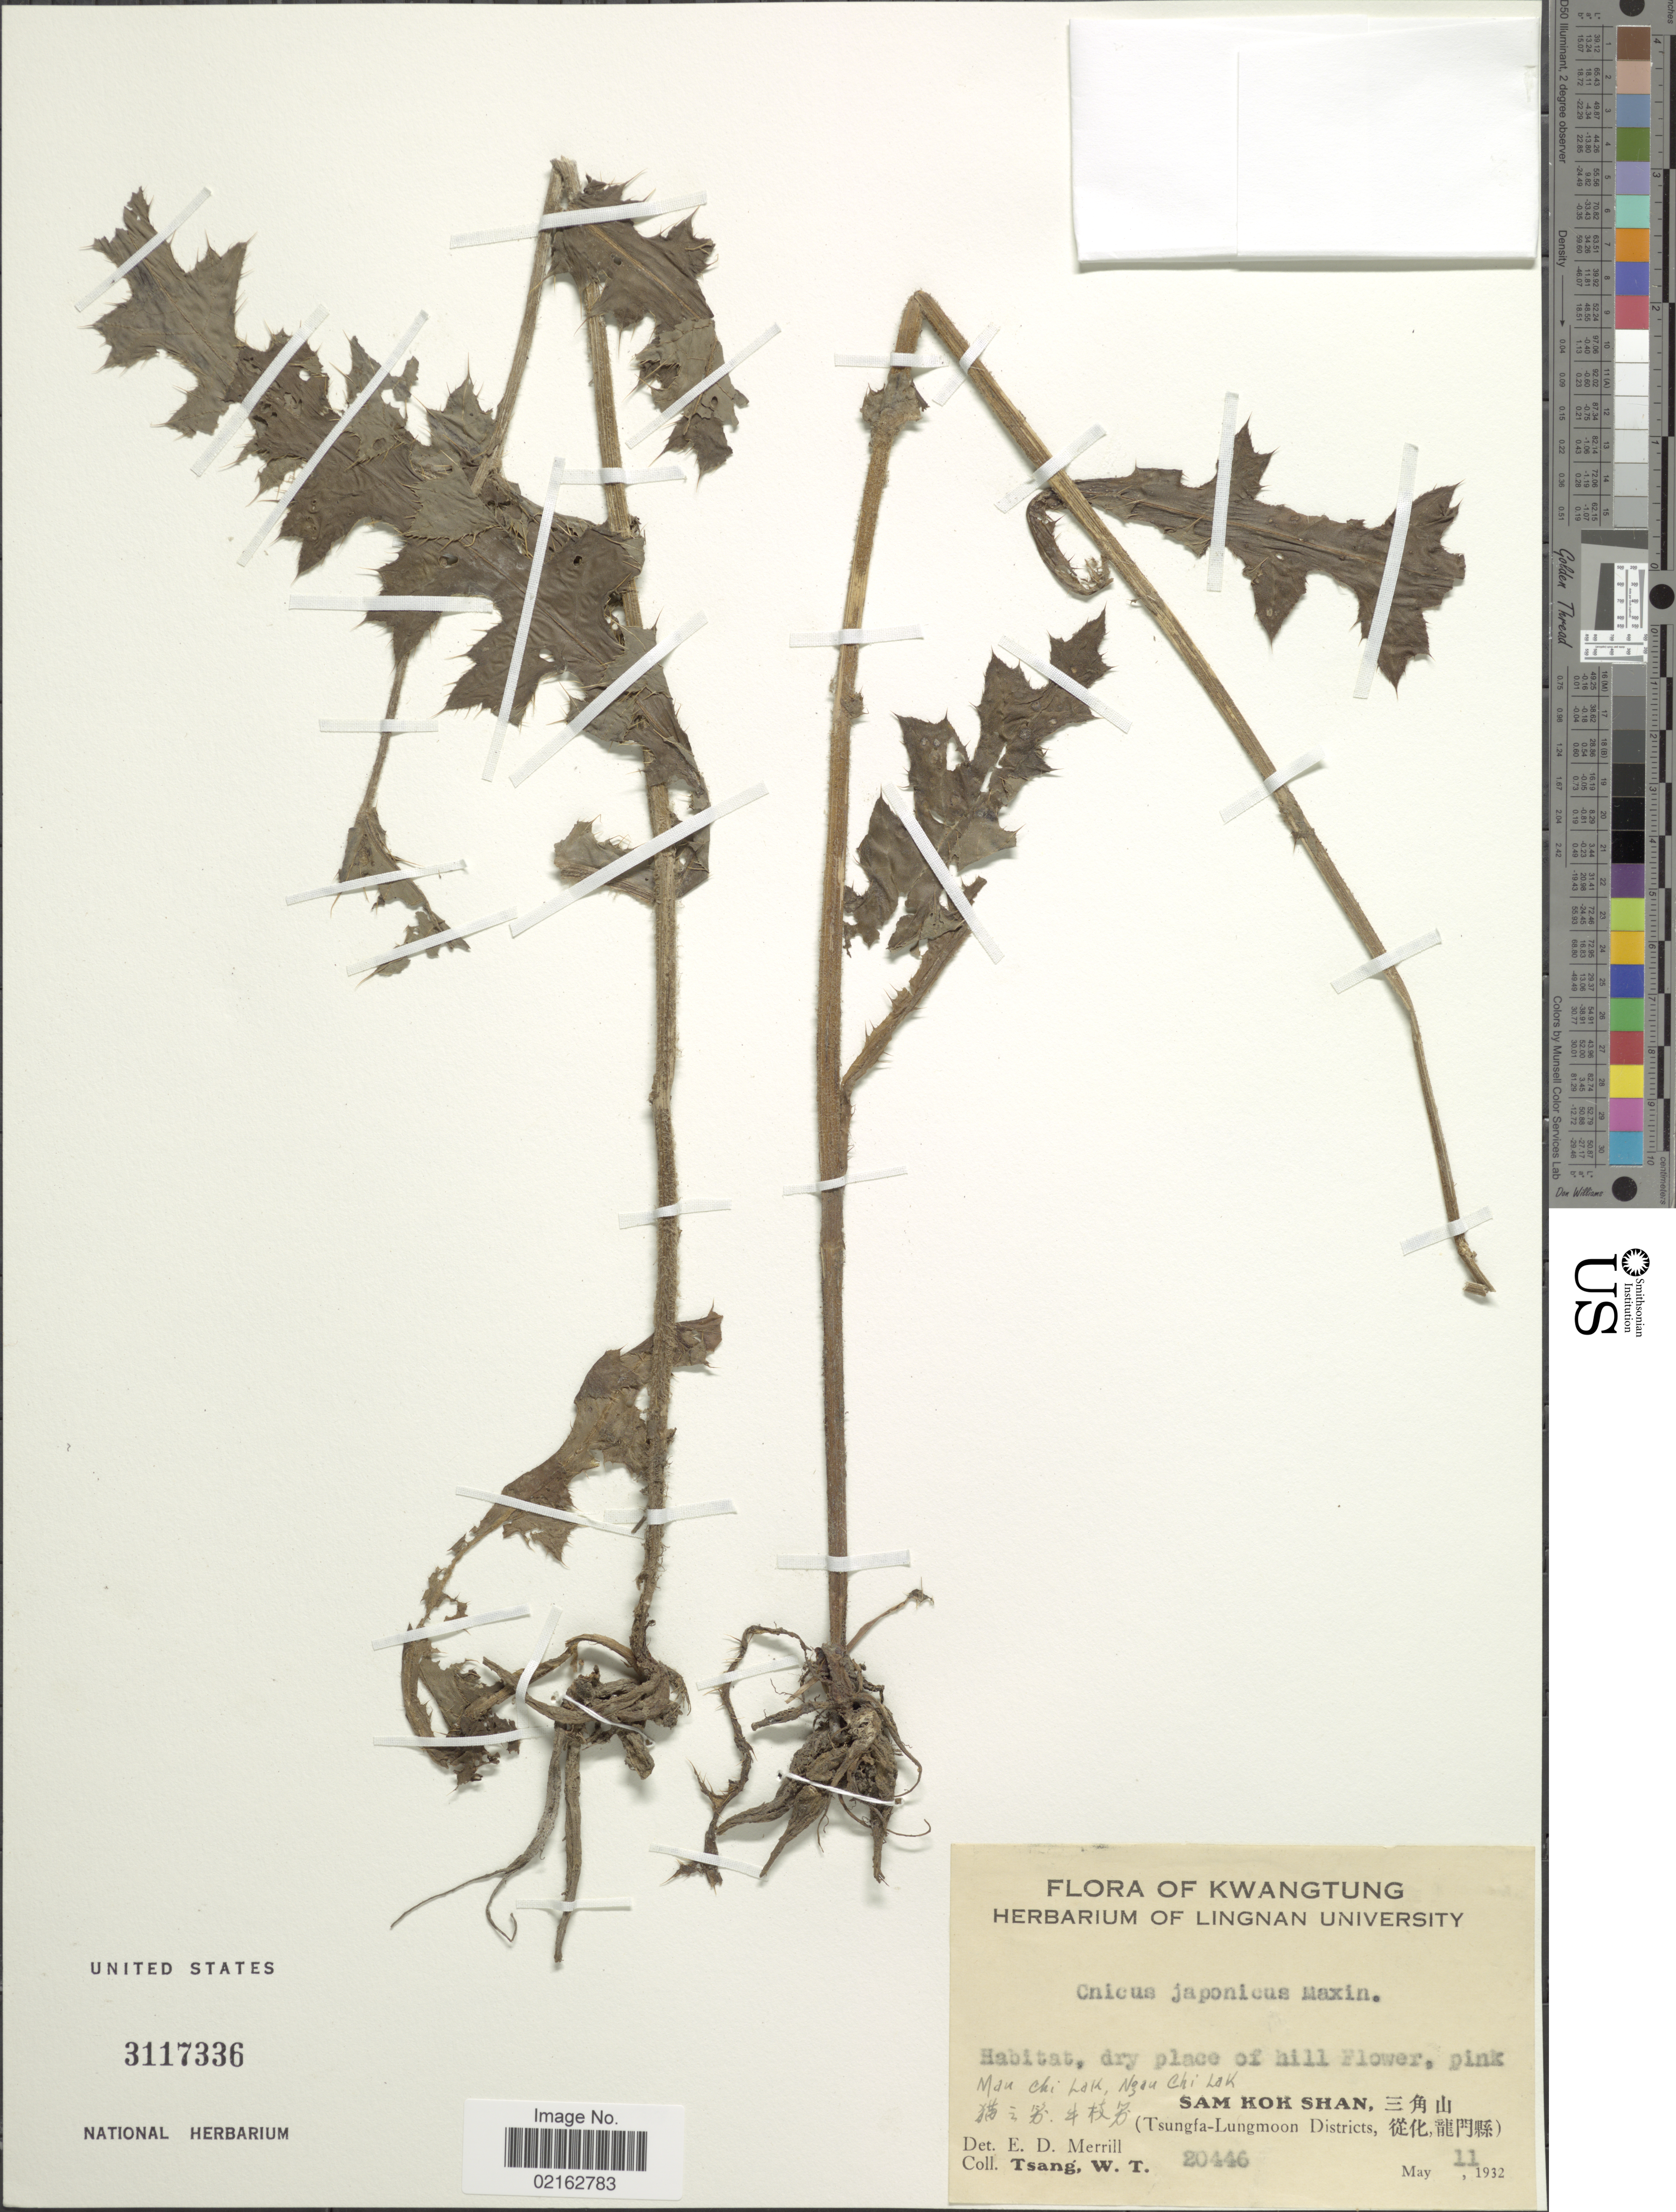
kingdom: Plantae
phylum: Tracheophyta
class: Magnoliopsida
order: Asterales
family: Asteraceae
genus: Cirsium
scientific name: Cirsium japonicum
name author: DC.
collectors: W. T. Tsang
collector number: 20446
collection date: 1932-05-11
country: China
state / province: Guangdong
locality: Kwangtung. Mau Chi Lok, Ngau Chi Lak. Sam Kok Shan. (Tsungfa-Lungmoon Districts)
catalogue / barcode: US 3117336